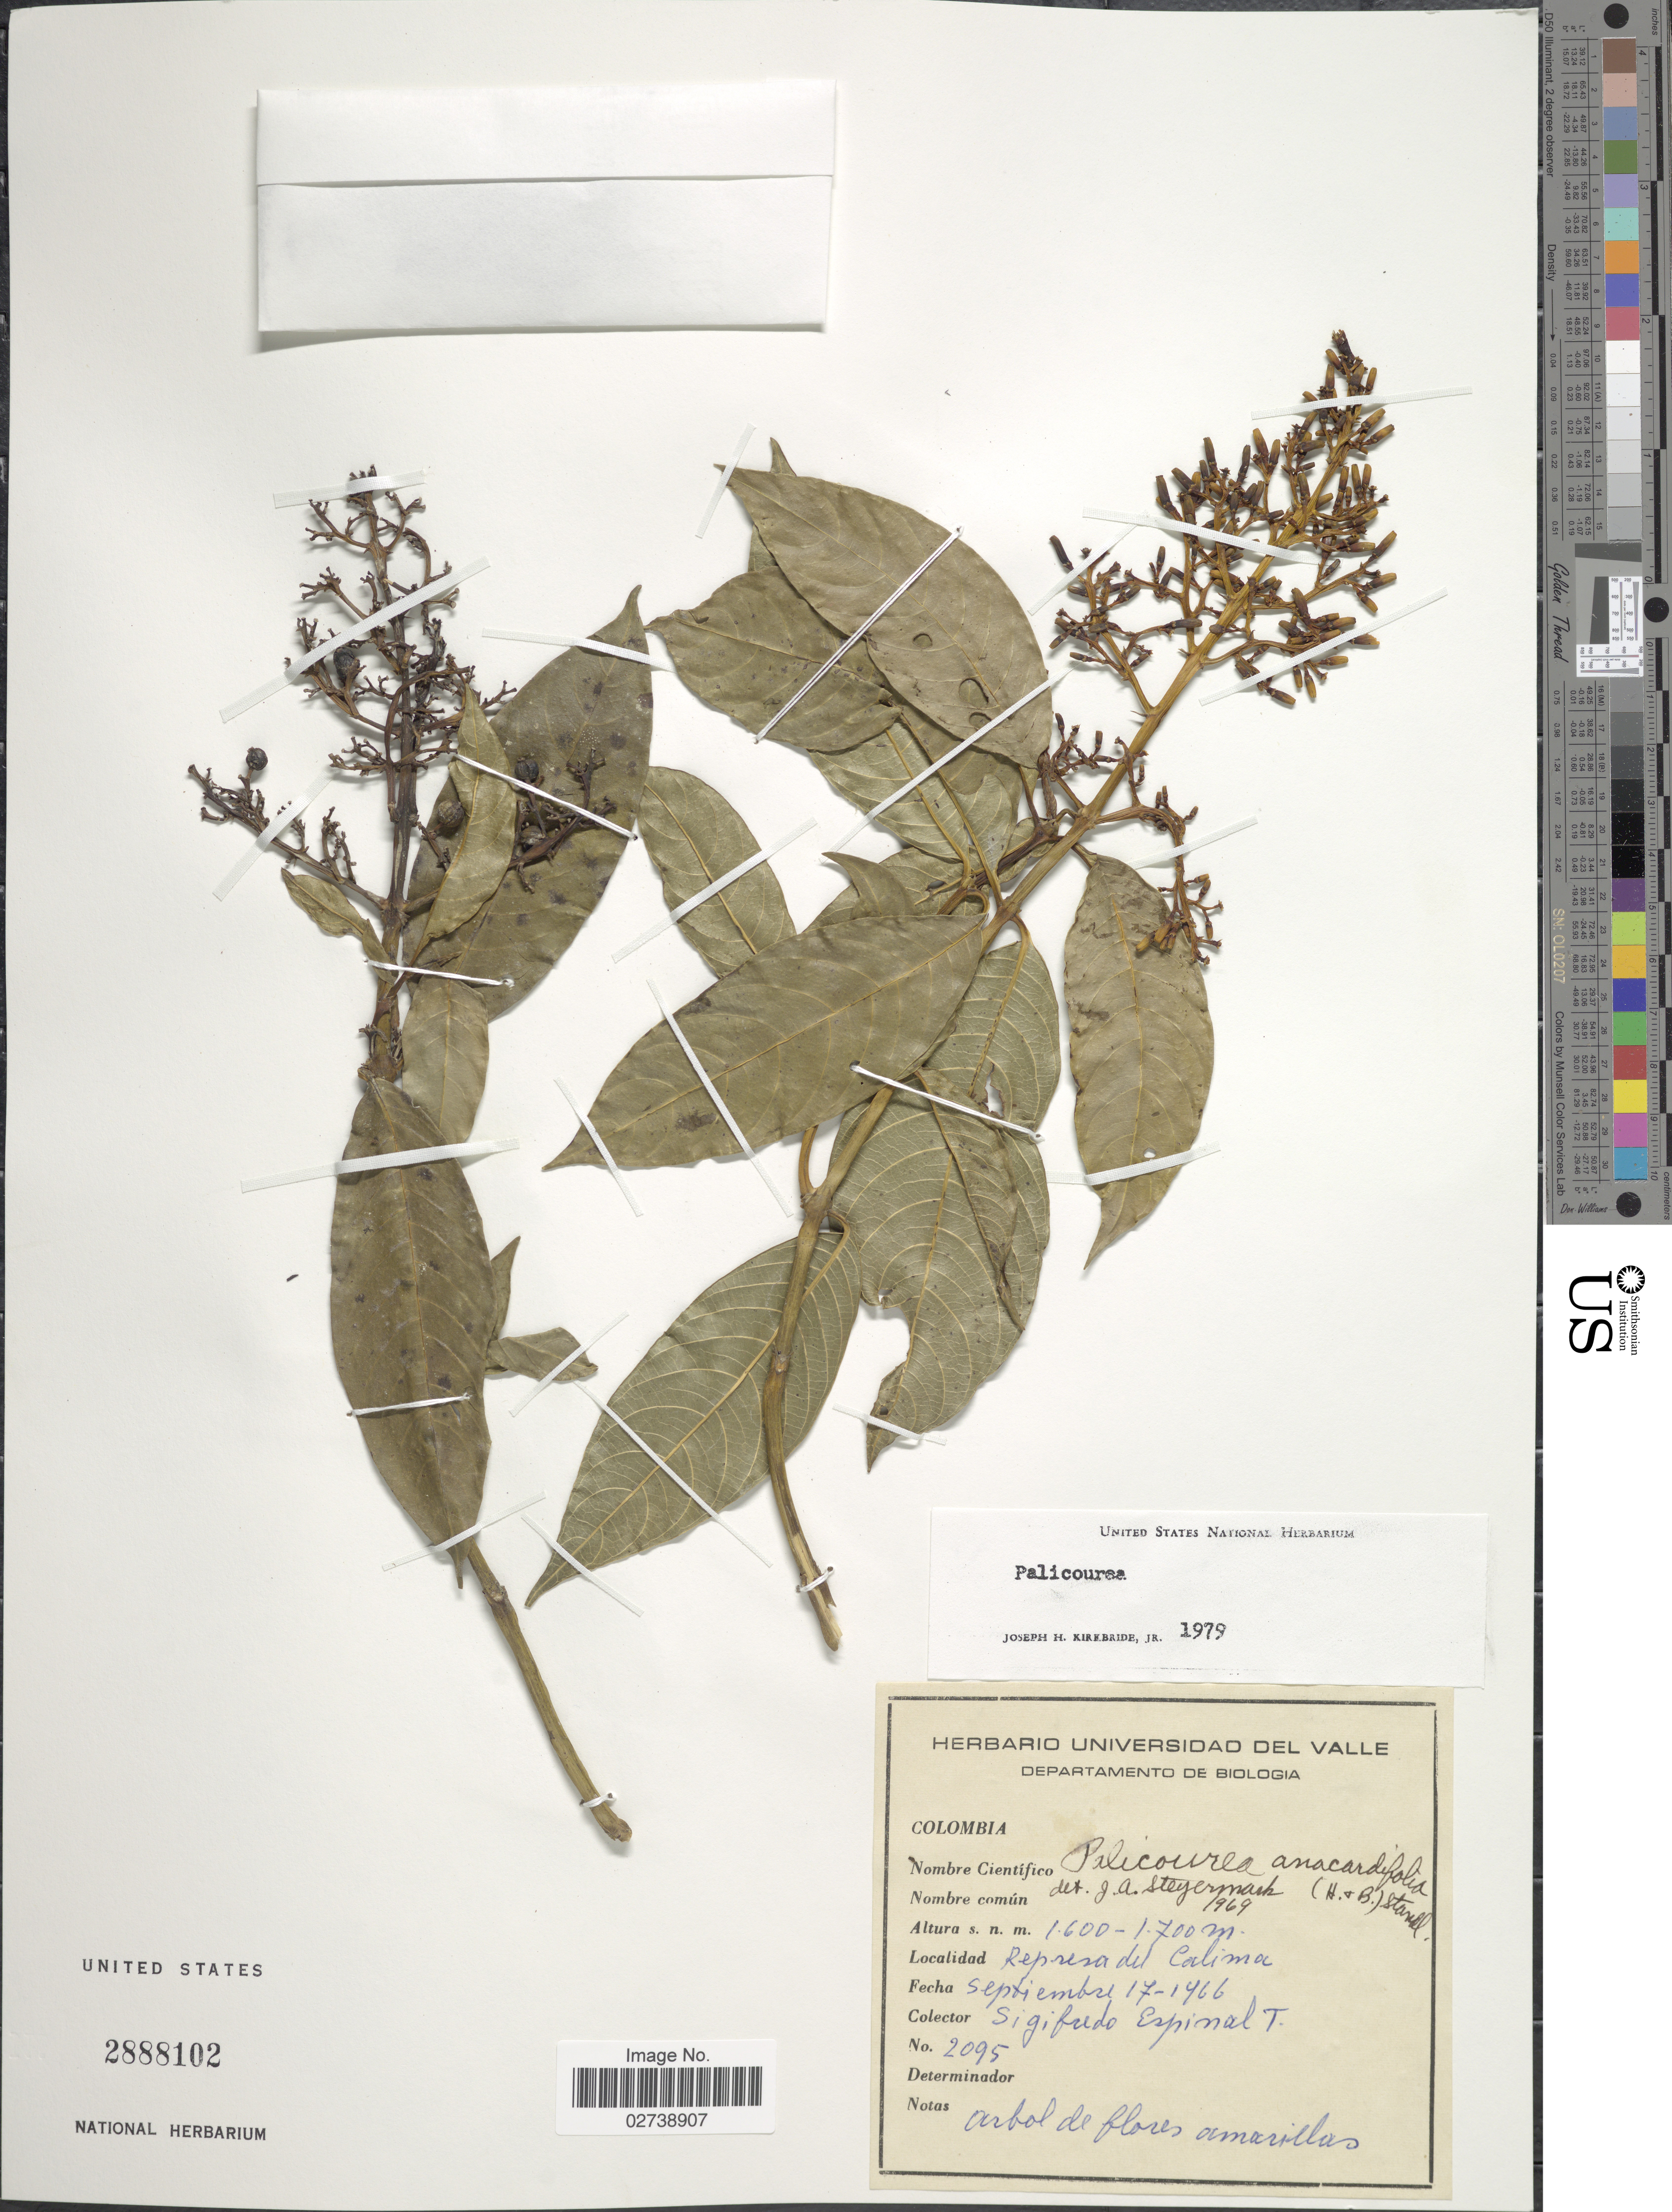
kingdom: Plantae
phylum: Tracheophyta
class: Magnoliopsida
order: Gentianales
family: Rubiaceae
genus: Palicourea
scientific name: Palicourea anacardiifolia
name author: (Humb. & Bonpl. ex Roem. & Schult.) Standl.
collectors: L. S. Espinal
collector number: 2095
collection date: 1966-09-17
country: Colombia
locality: Represa del Callima.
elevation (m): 1600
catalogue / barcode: US 2888102